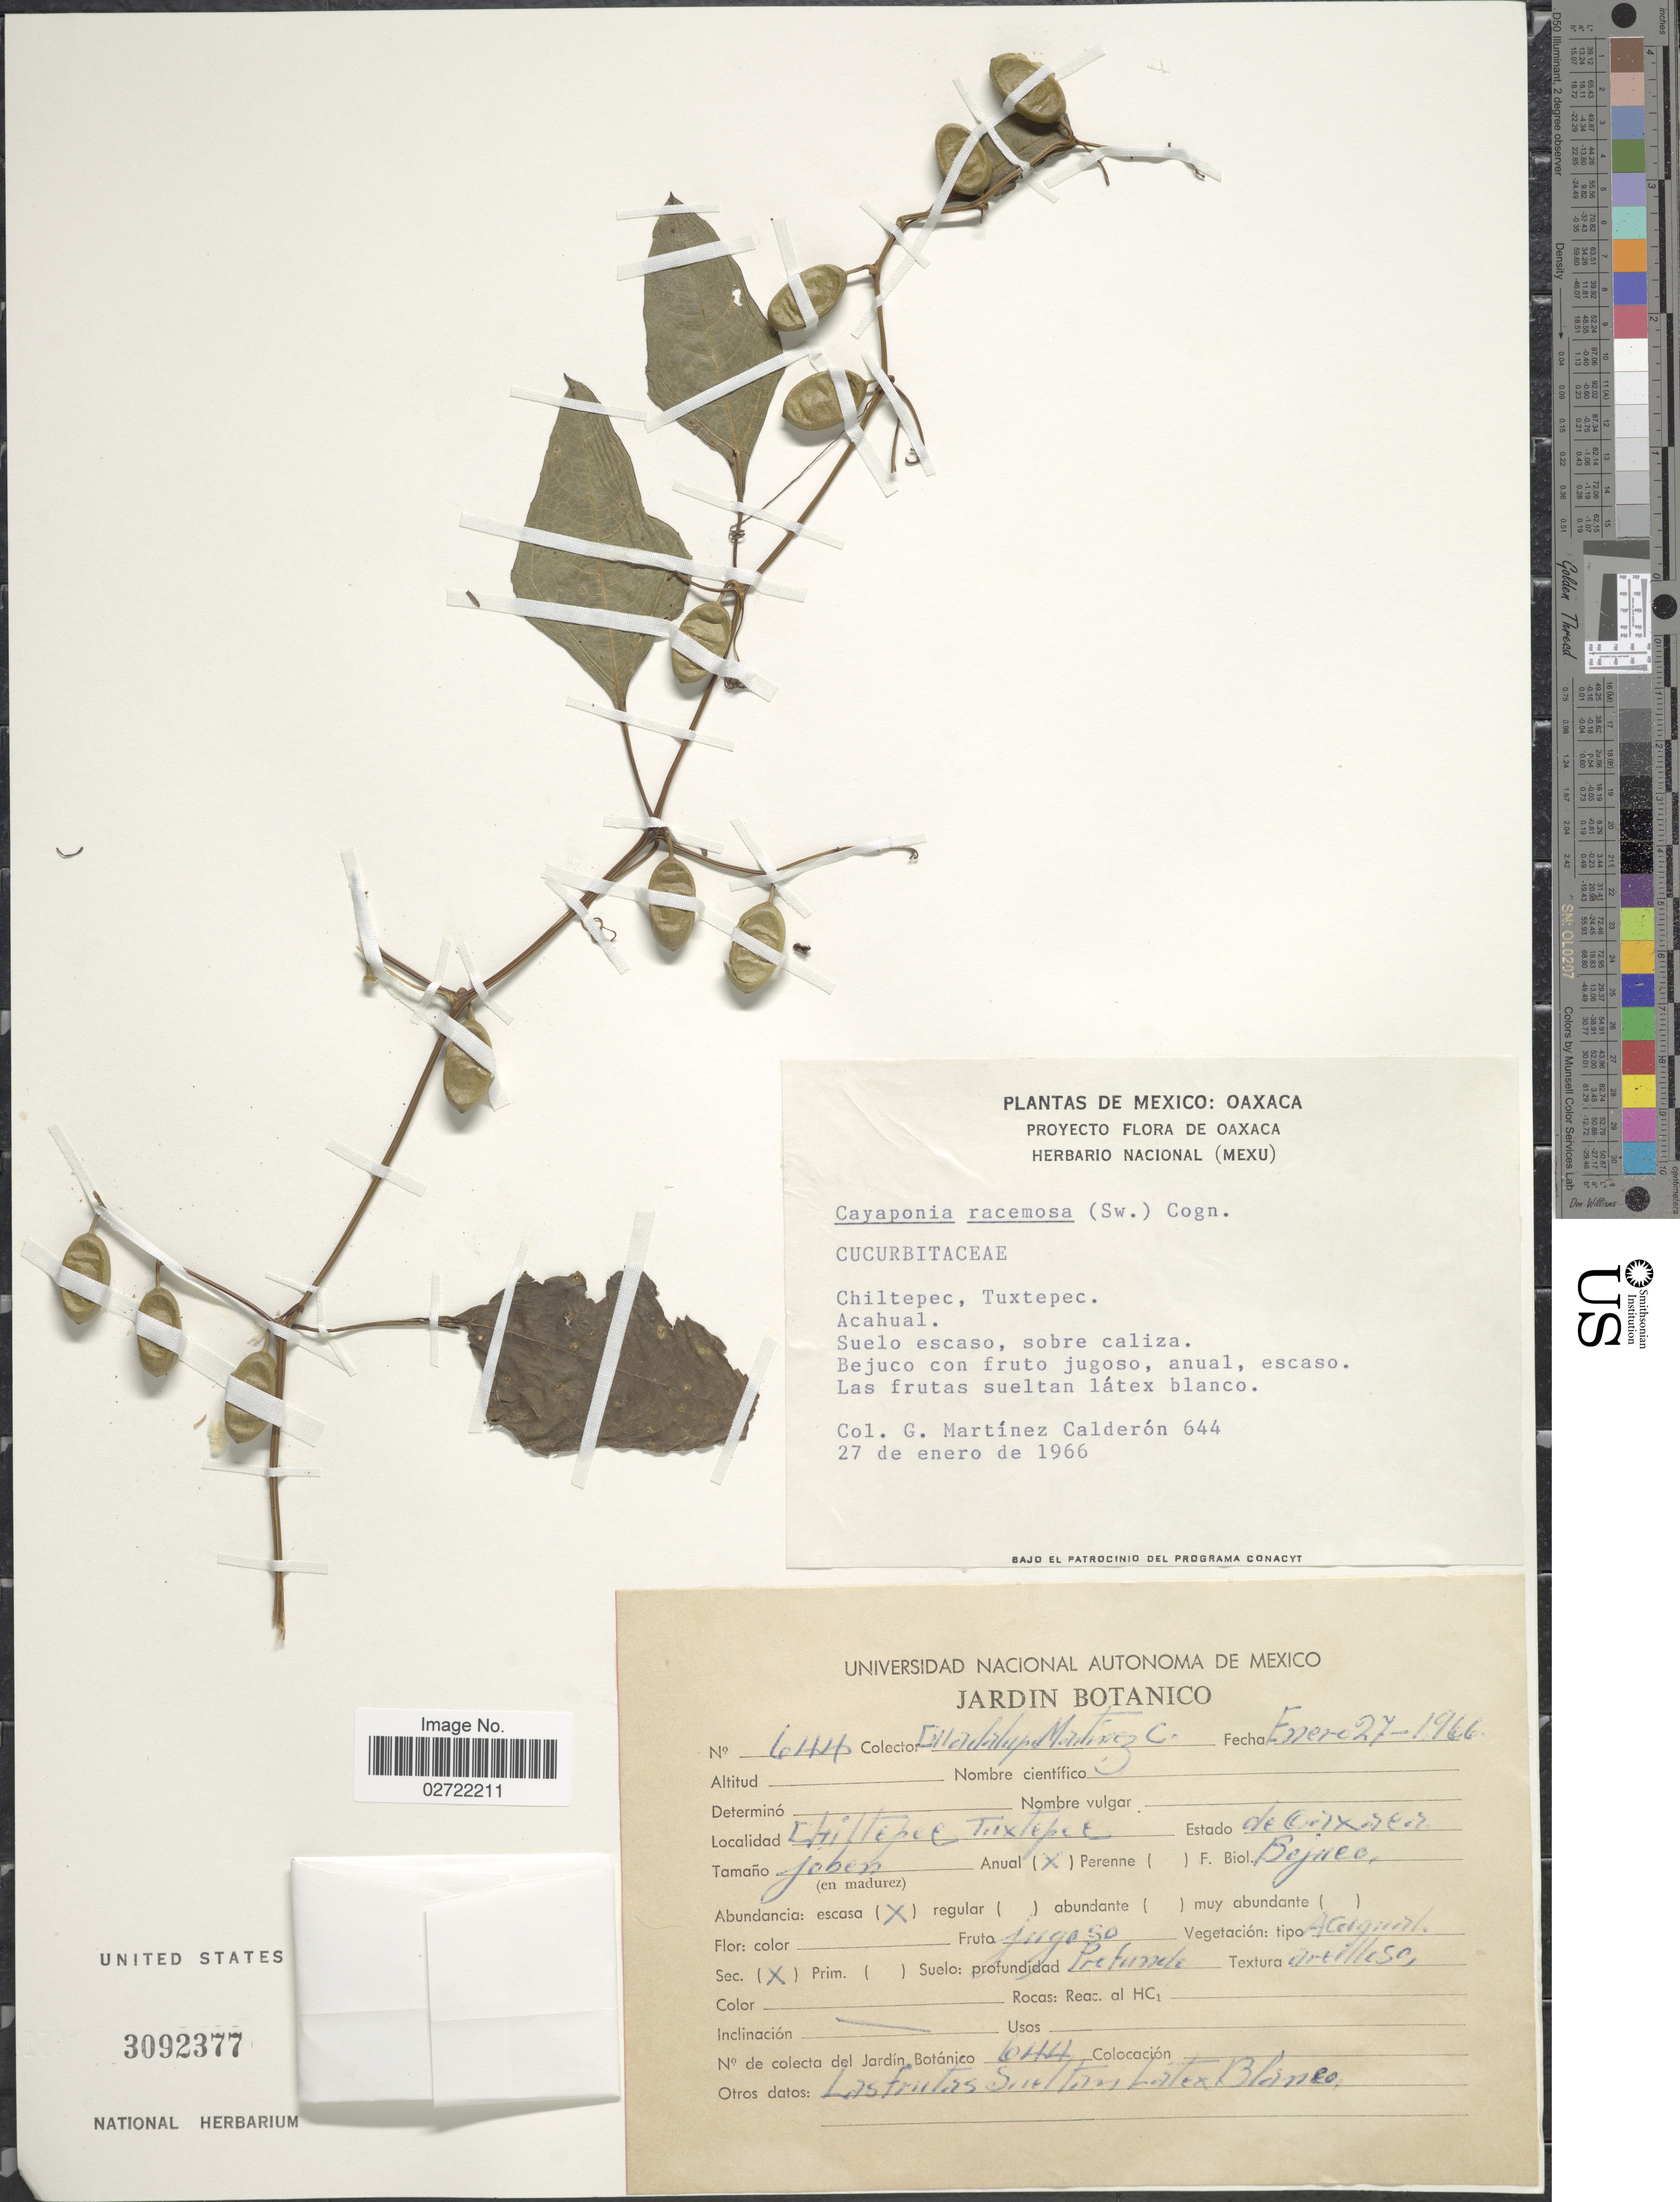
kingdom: Plantae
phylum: Tracheophyta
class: Magnoliopsida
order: Cucurbitales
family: Cucurbitaceae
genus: Cayaponia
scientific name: Cayaponia racemosa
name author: (Mill.) Cogn.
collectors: G. Martinez-C.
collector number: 644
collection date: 1966-01-27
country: Mexico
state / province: Oaxaca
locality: Chiltepec, Tuxtepec.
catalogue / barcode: US 3092377